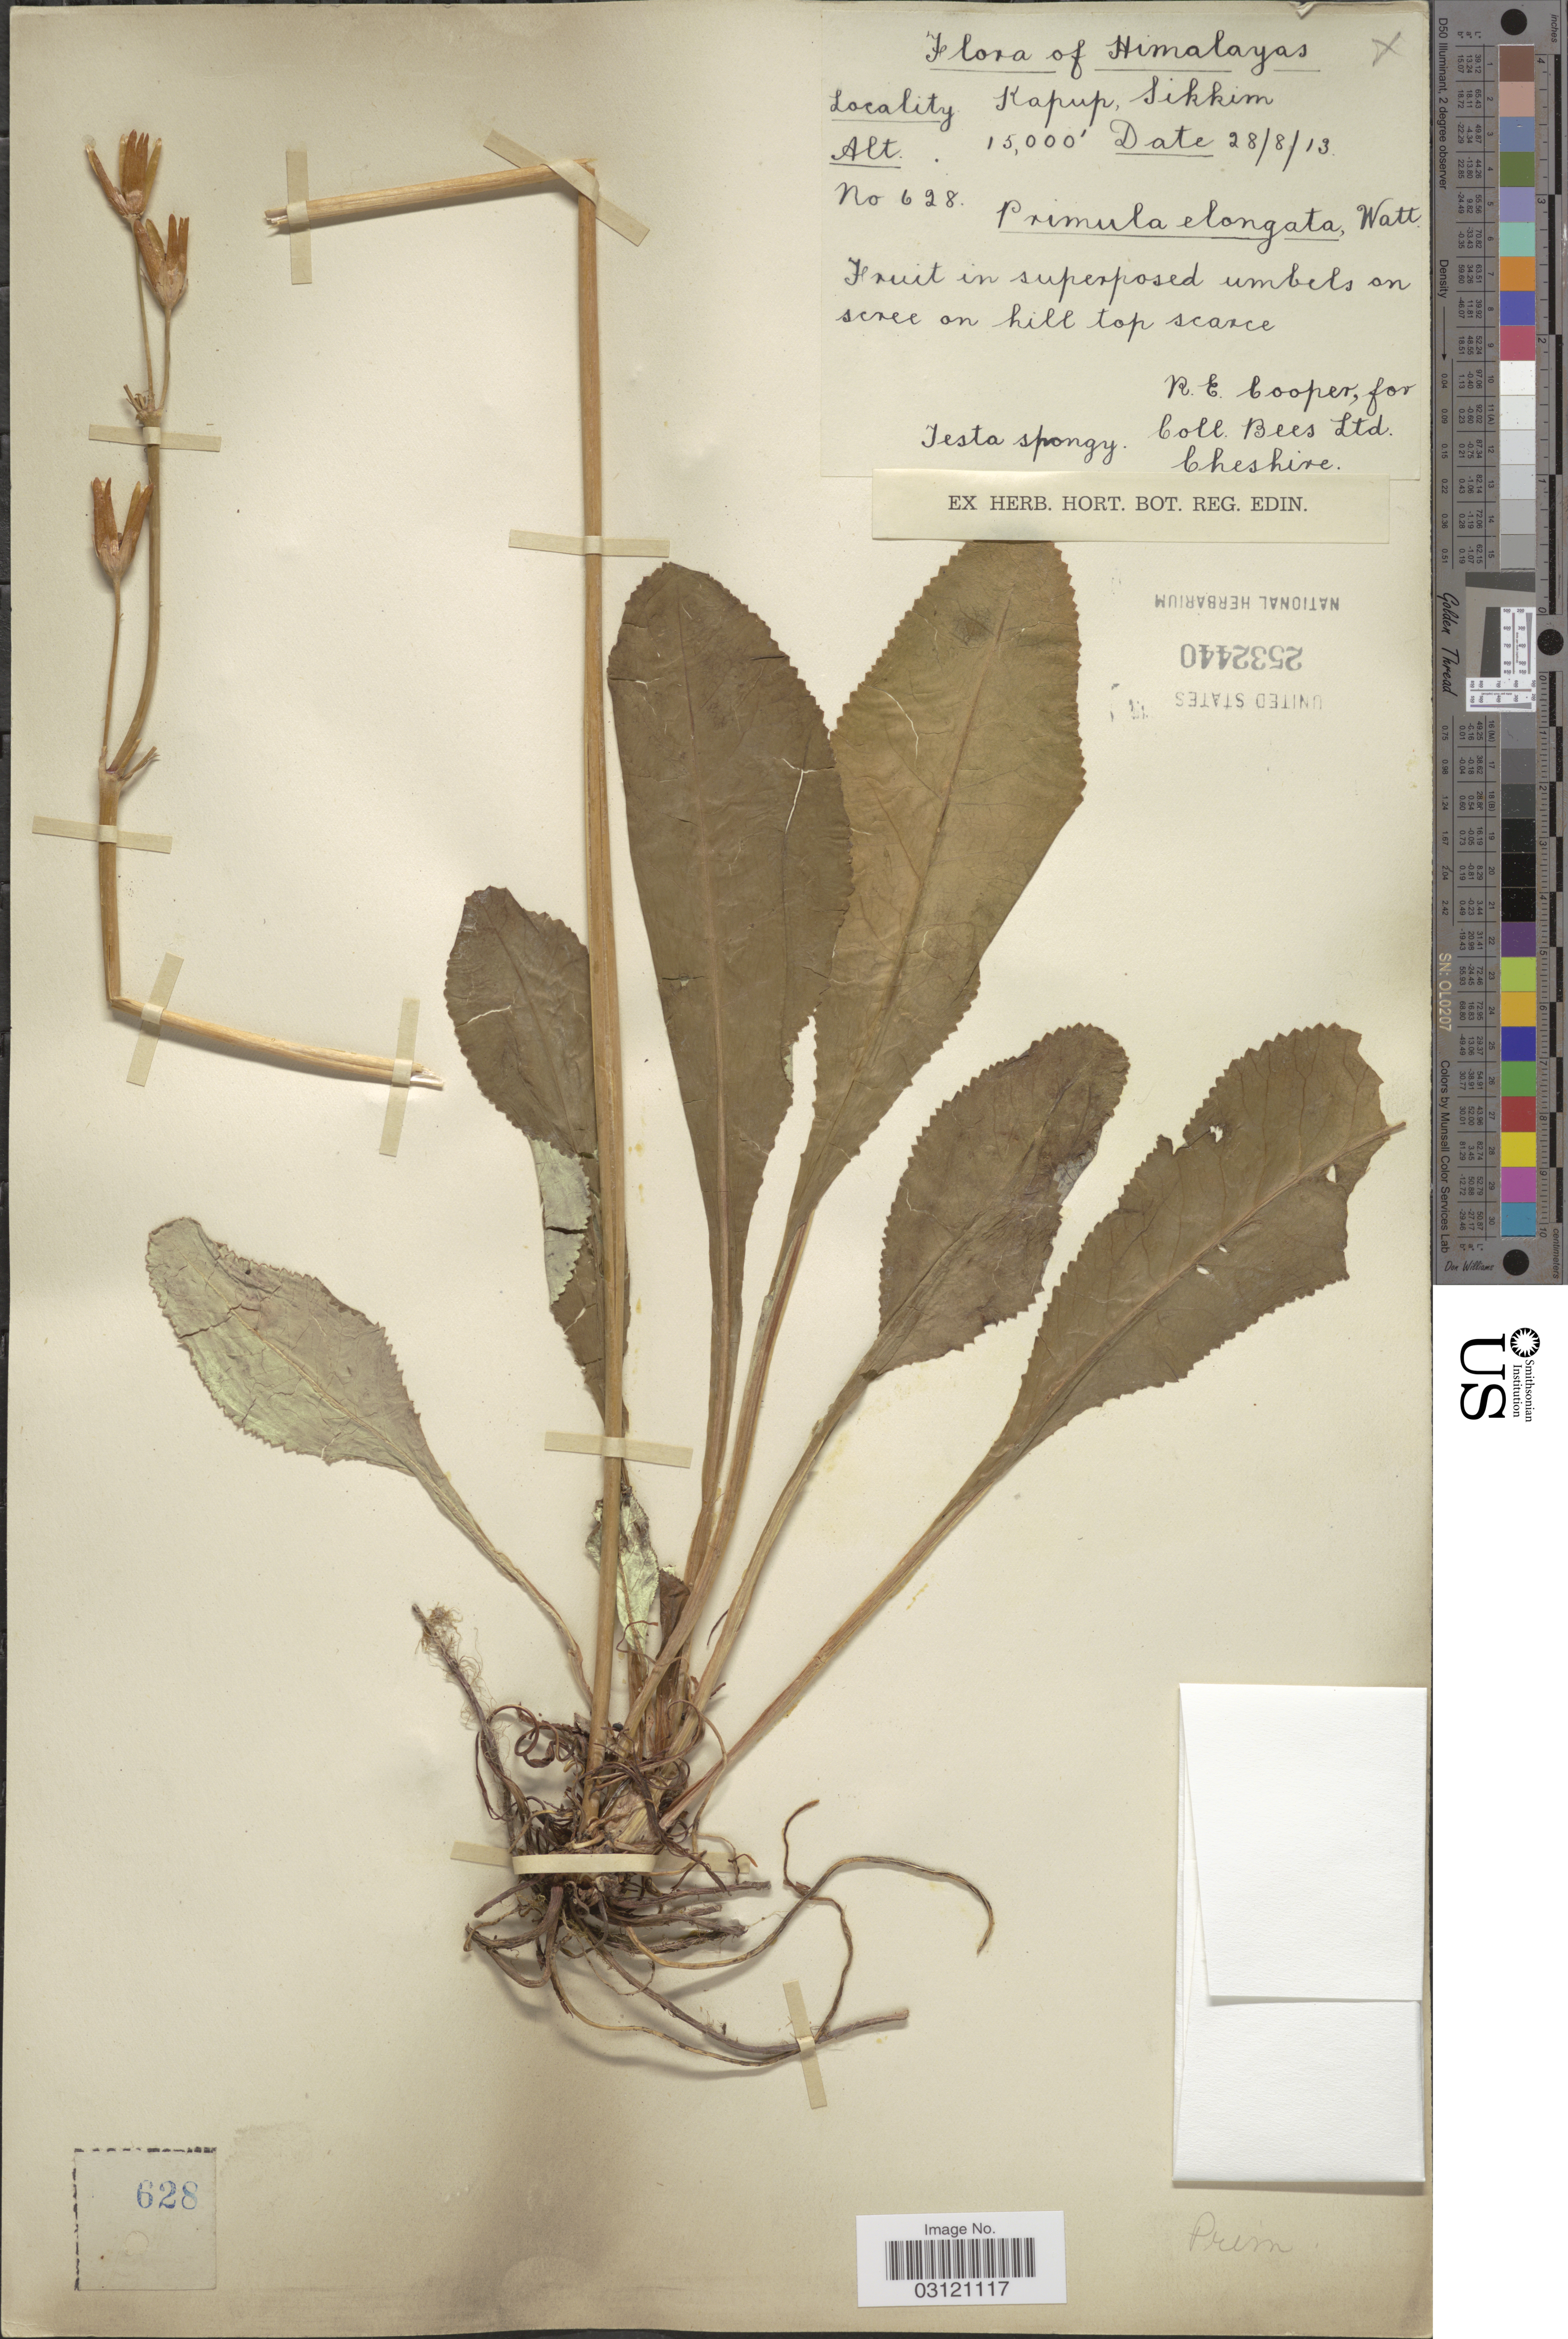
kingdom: Plantae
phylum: Tracheophyta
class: Magnoliopsida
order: Ericales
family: Primulaceae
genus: Primula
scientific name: Primula elongata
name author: Watt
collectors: R. E. Cooper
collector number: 628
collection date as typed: Transcribed d/m/y: 28/8/13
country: India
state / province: Sikkim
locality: Himalayas. Kapup.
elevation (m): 4572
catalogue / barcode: US 2532440